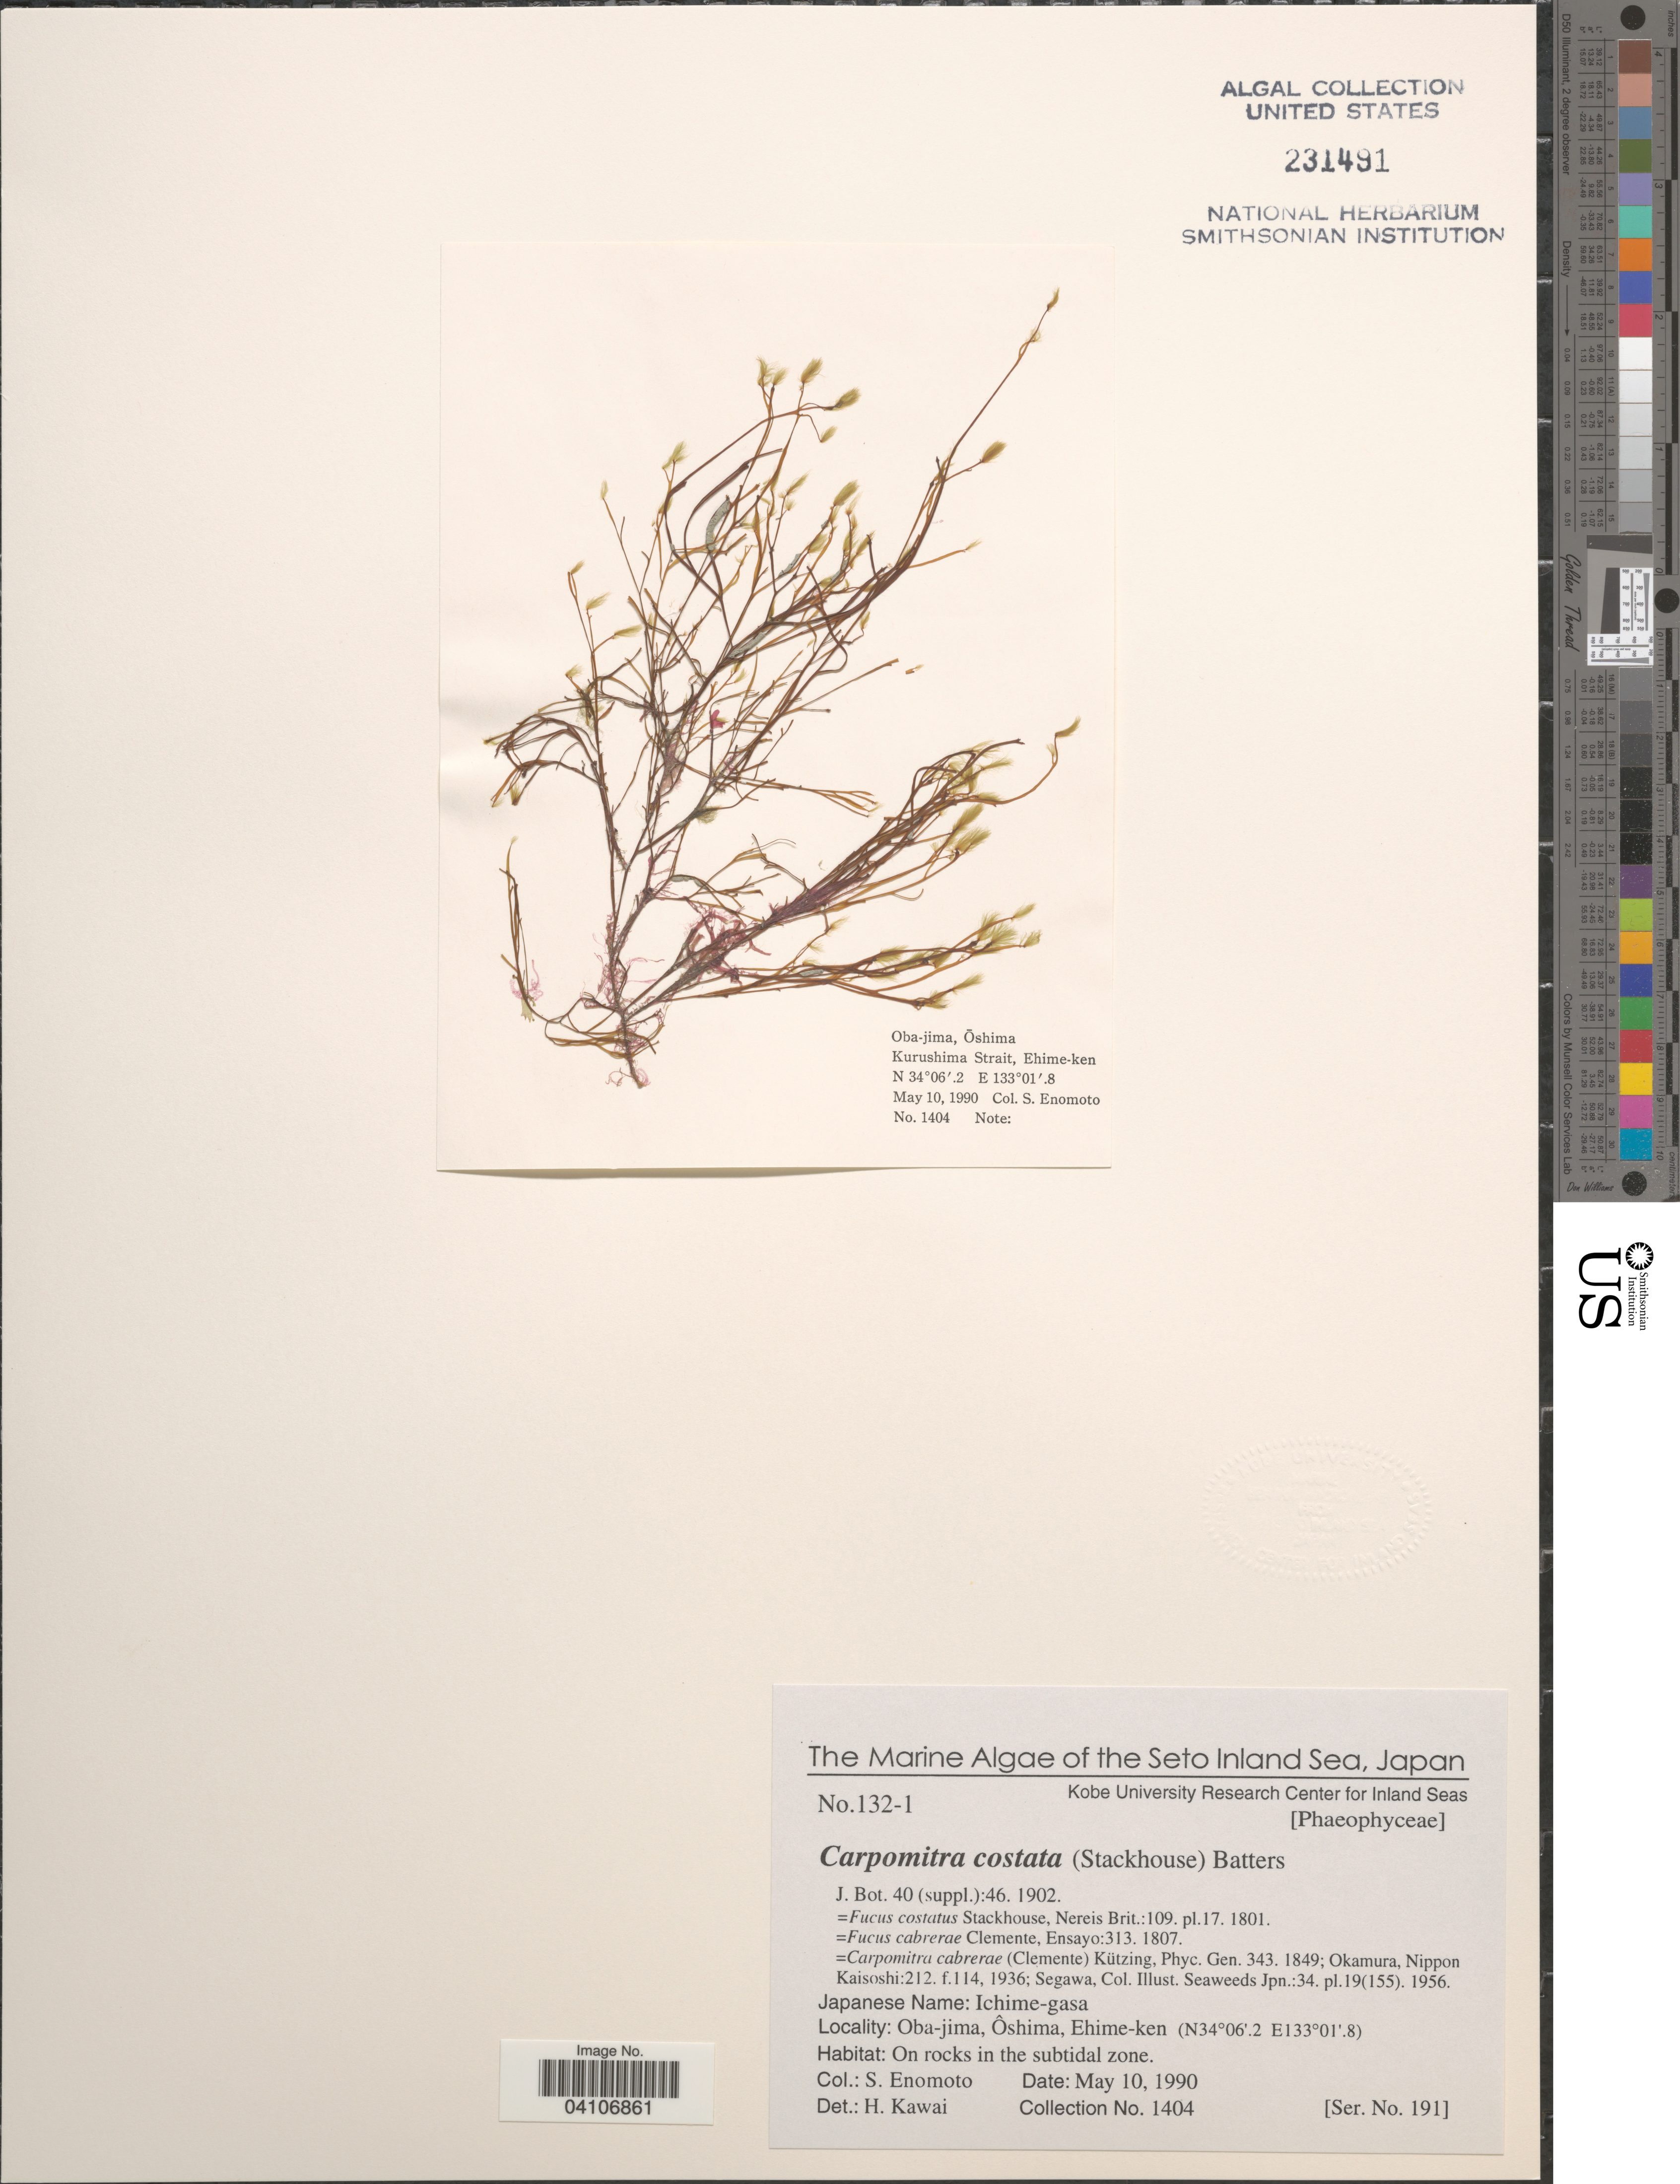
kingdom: Chromista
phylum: Ochrophyta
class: Phaeophyceae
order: Sporochnales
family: Sporochnaceae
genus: Carpomitra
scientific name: Carpomitra costata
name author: (Stackh.) Batters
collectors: S. Enomoto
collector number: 1404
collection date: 1990-05-10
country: Japan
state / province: Ehime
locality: The Seto Inland Sea. Oba-jima, Ôshima, Ehime-ken. On rocks in the subtidal zone.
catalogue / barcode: US 231491